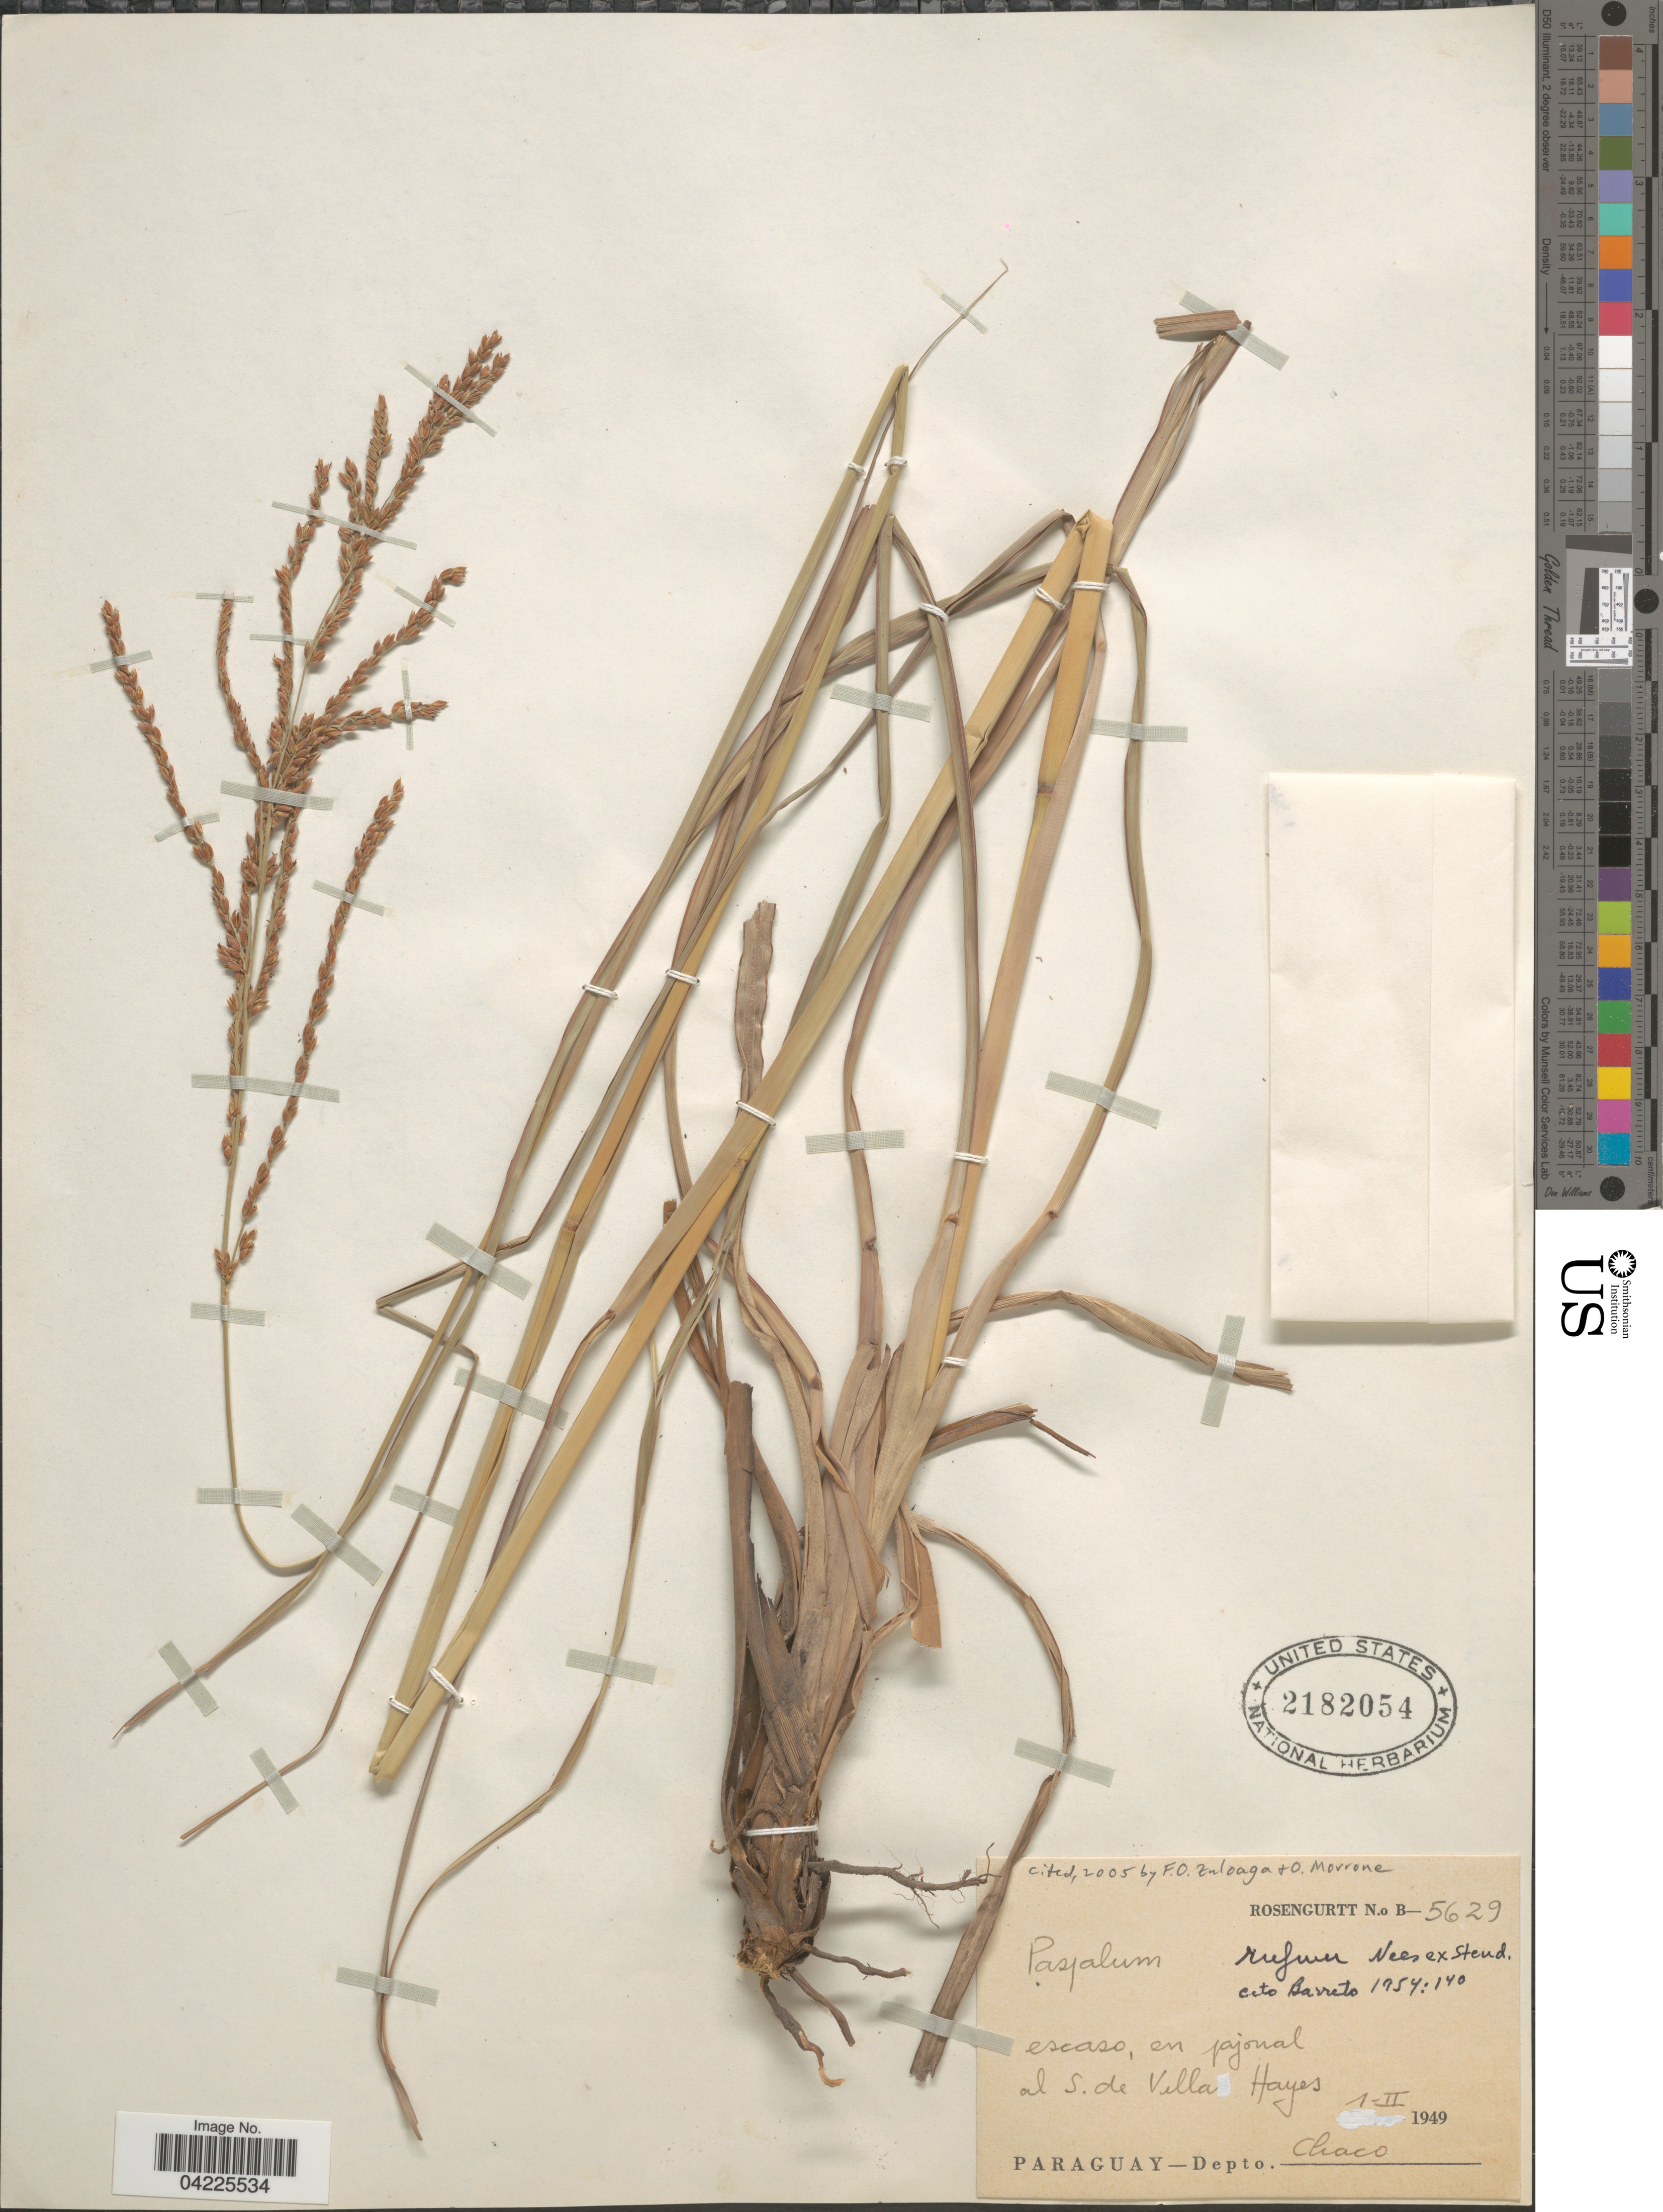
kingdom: Plantae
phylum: Tracheophyta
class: Liliopsida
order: Poales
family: Poaceae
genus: Paspalum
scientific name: Paspalum rufum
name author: Nees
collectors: Rosengurtt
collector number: B-5629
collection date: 1949-02-01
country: Argentina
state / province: Chaco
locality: Escaso, en pajonal al S. de Villa Hayes. Depto. Chaco.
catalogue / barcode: US 2182054